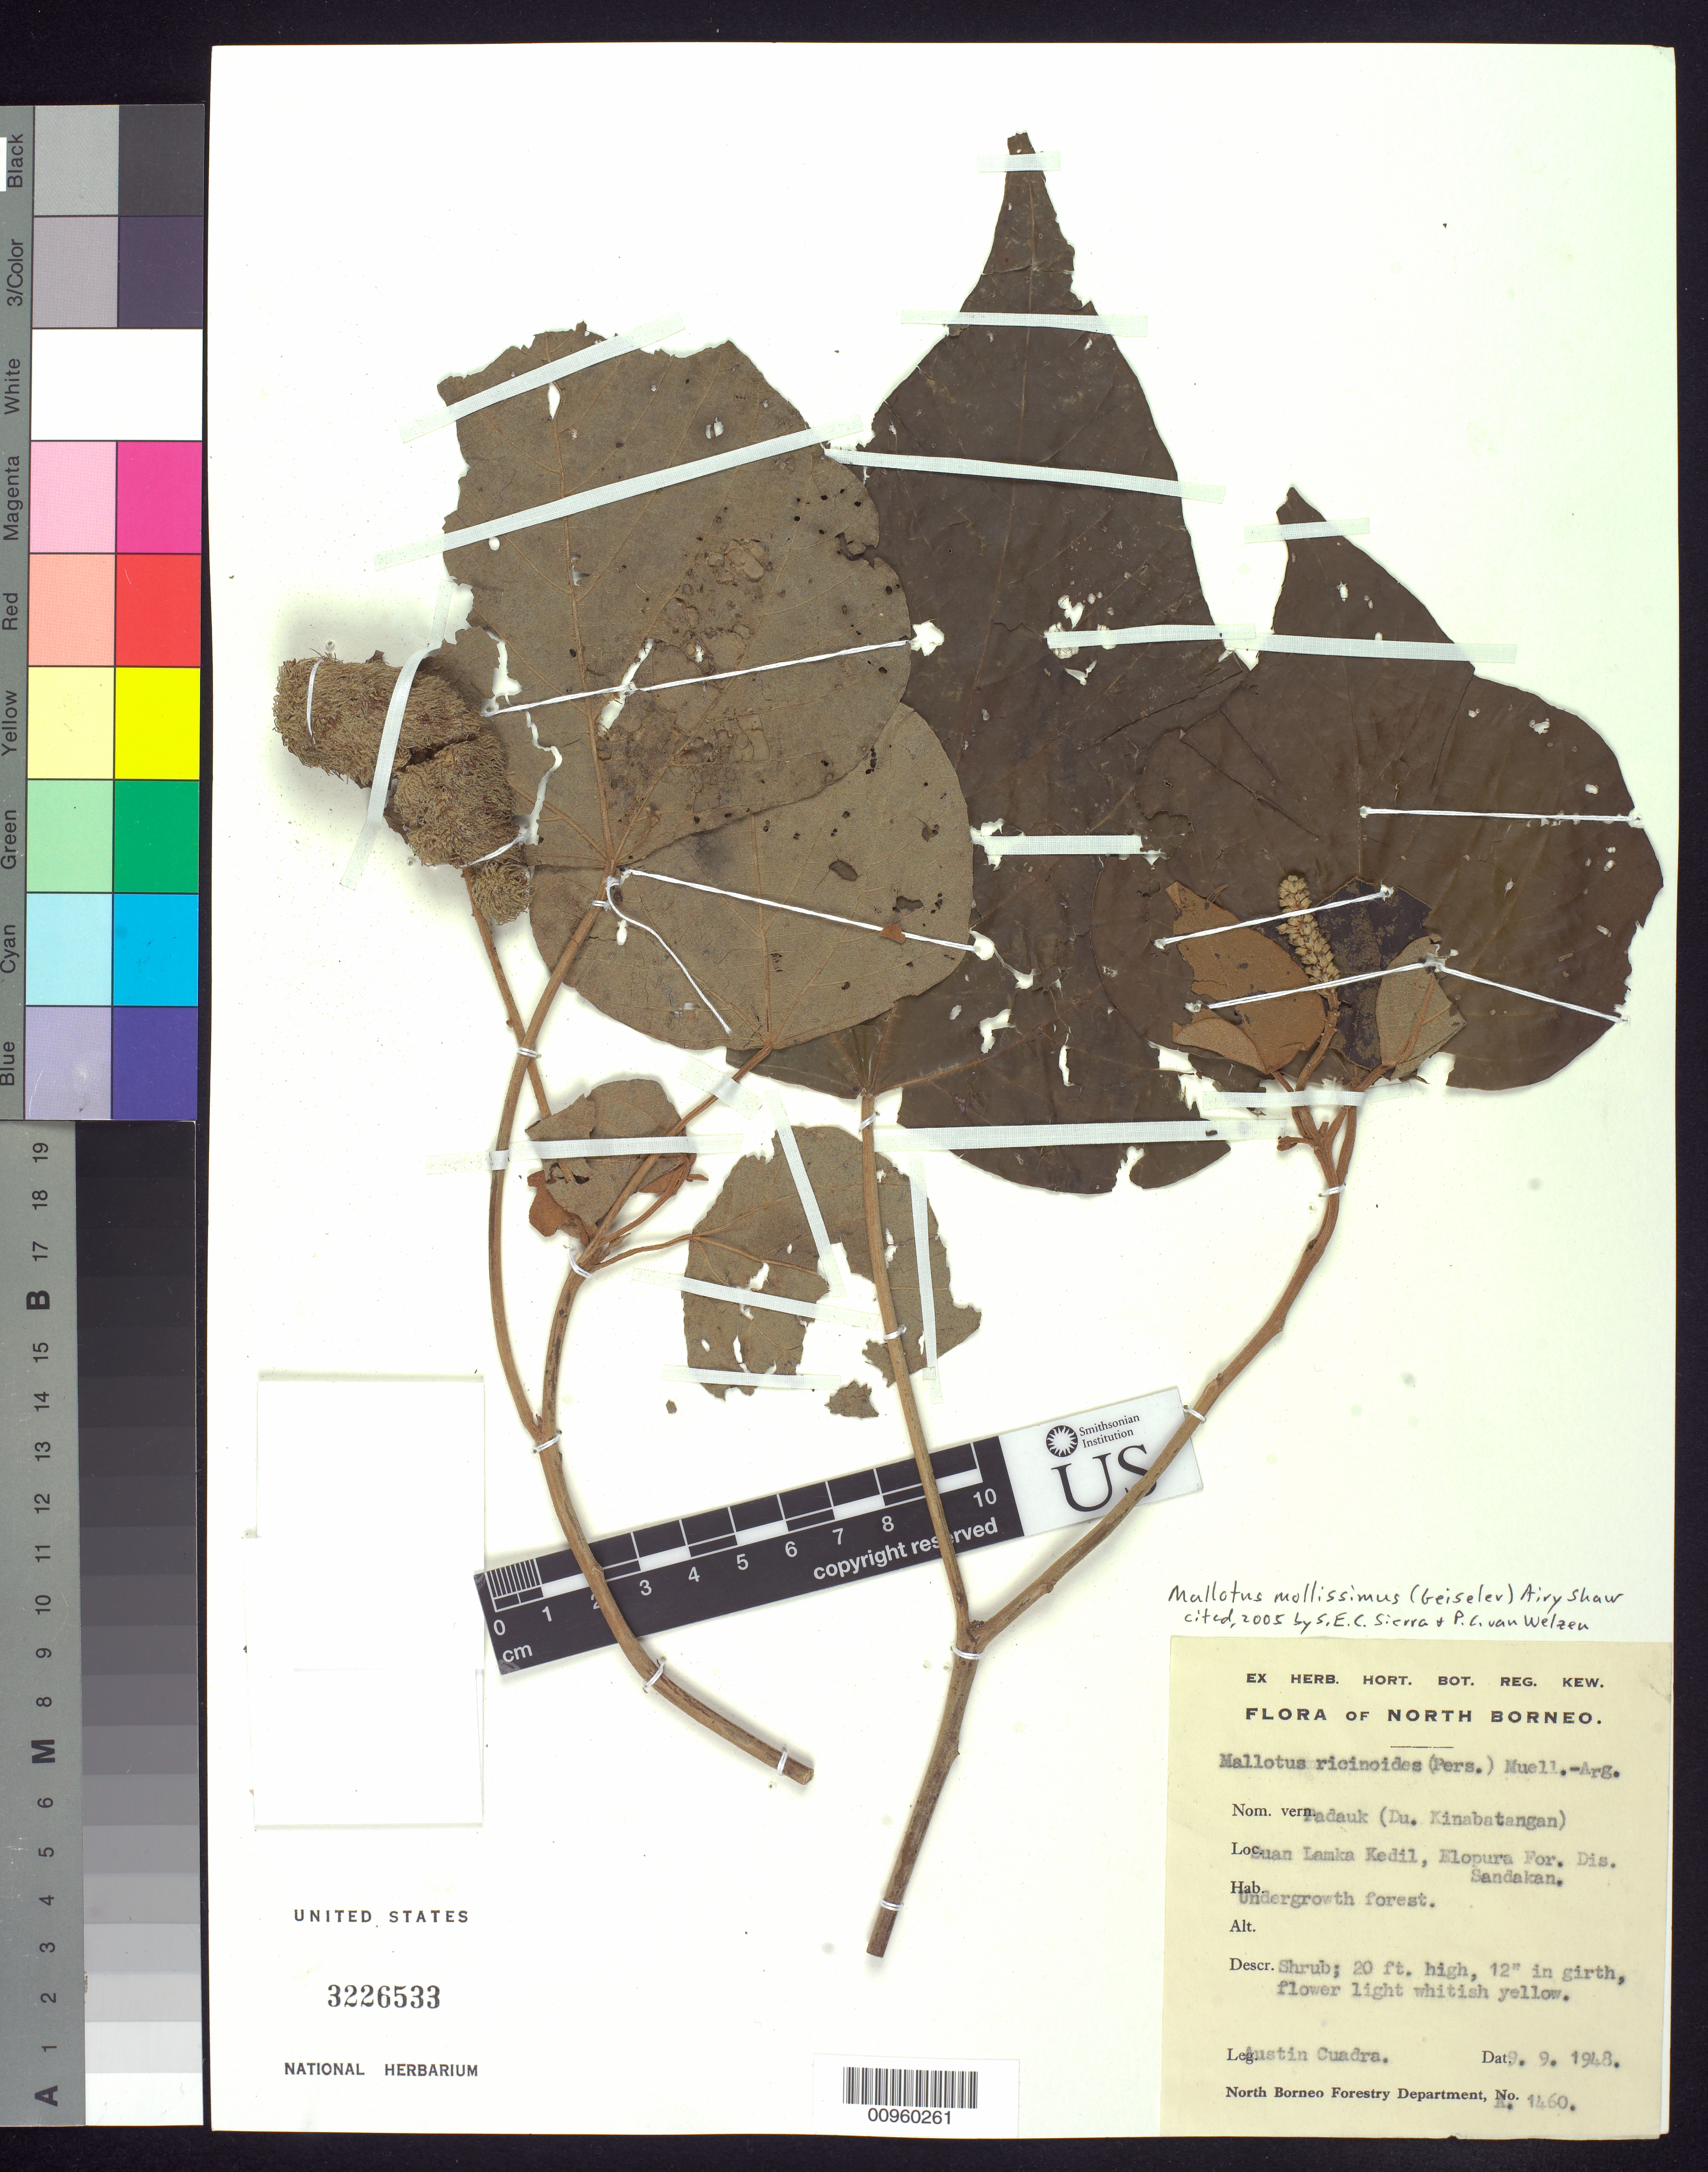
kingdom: Plantae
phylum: Tracheophyta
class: Magnoliopsida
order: Malpighiales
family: Euphorbiaceae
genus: Mallotus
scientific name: Mallotus mollissimus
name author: (Geiseler) Airy Shaw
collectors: A. Cuadra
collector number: A 1460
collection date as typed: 09 Sep 1948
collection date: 1948-09-09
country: Malaysia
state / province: Sabah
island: Borneo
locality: Sandakan, Elopura For. Dist., Guan Lamka Kedil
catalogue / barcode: US 3226533